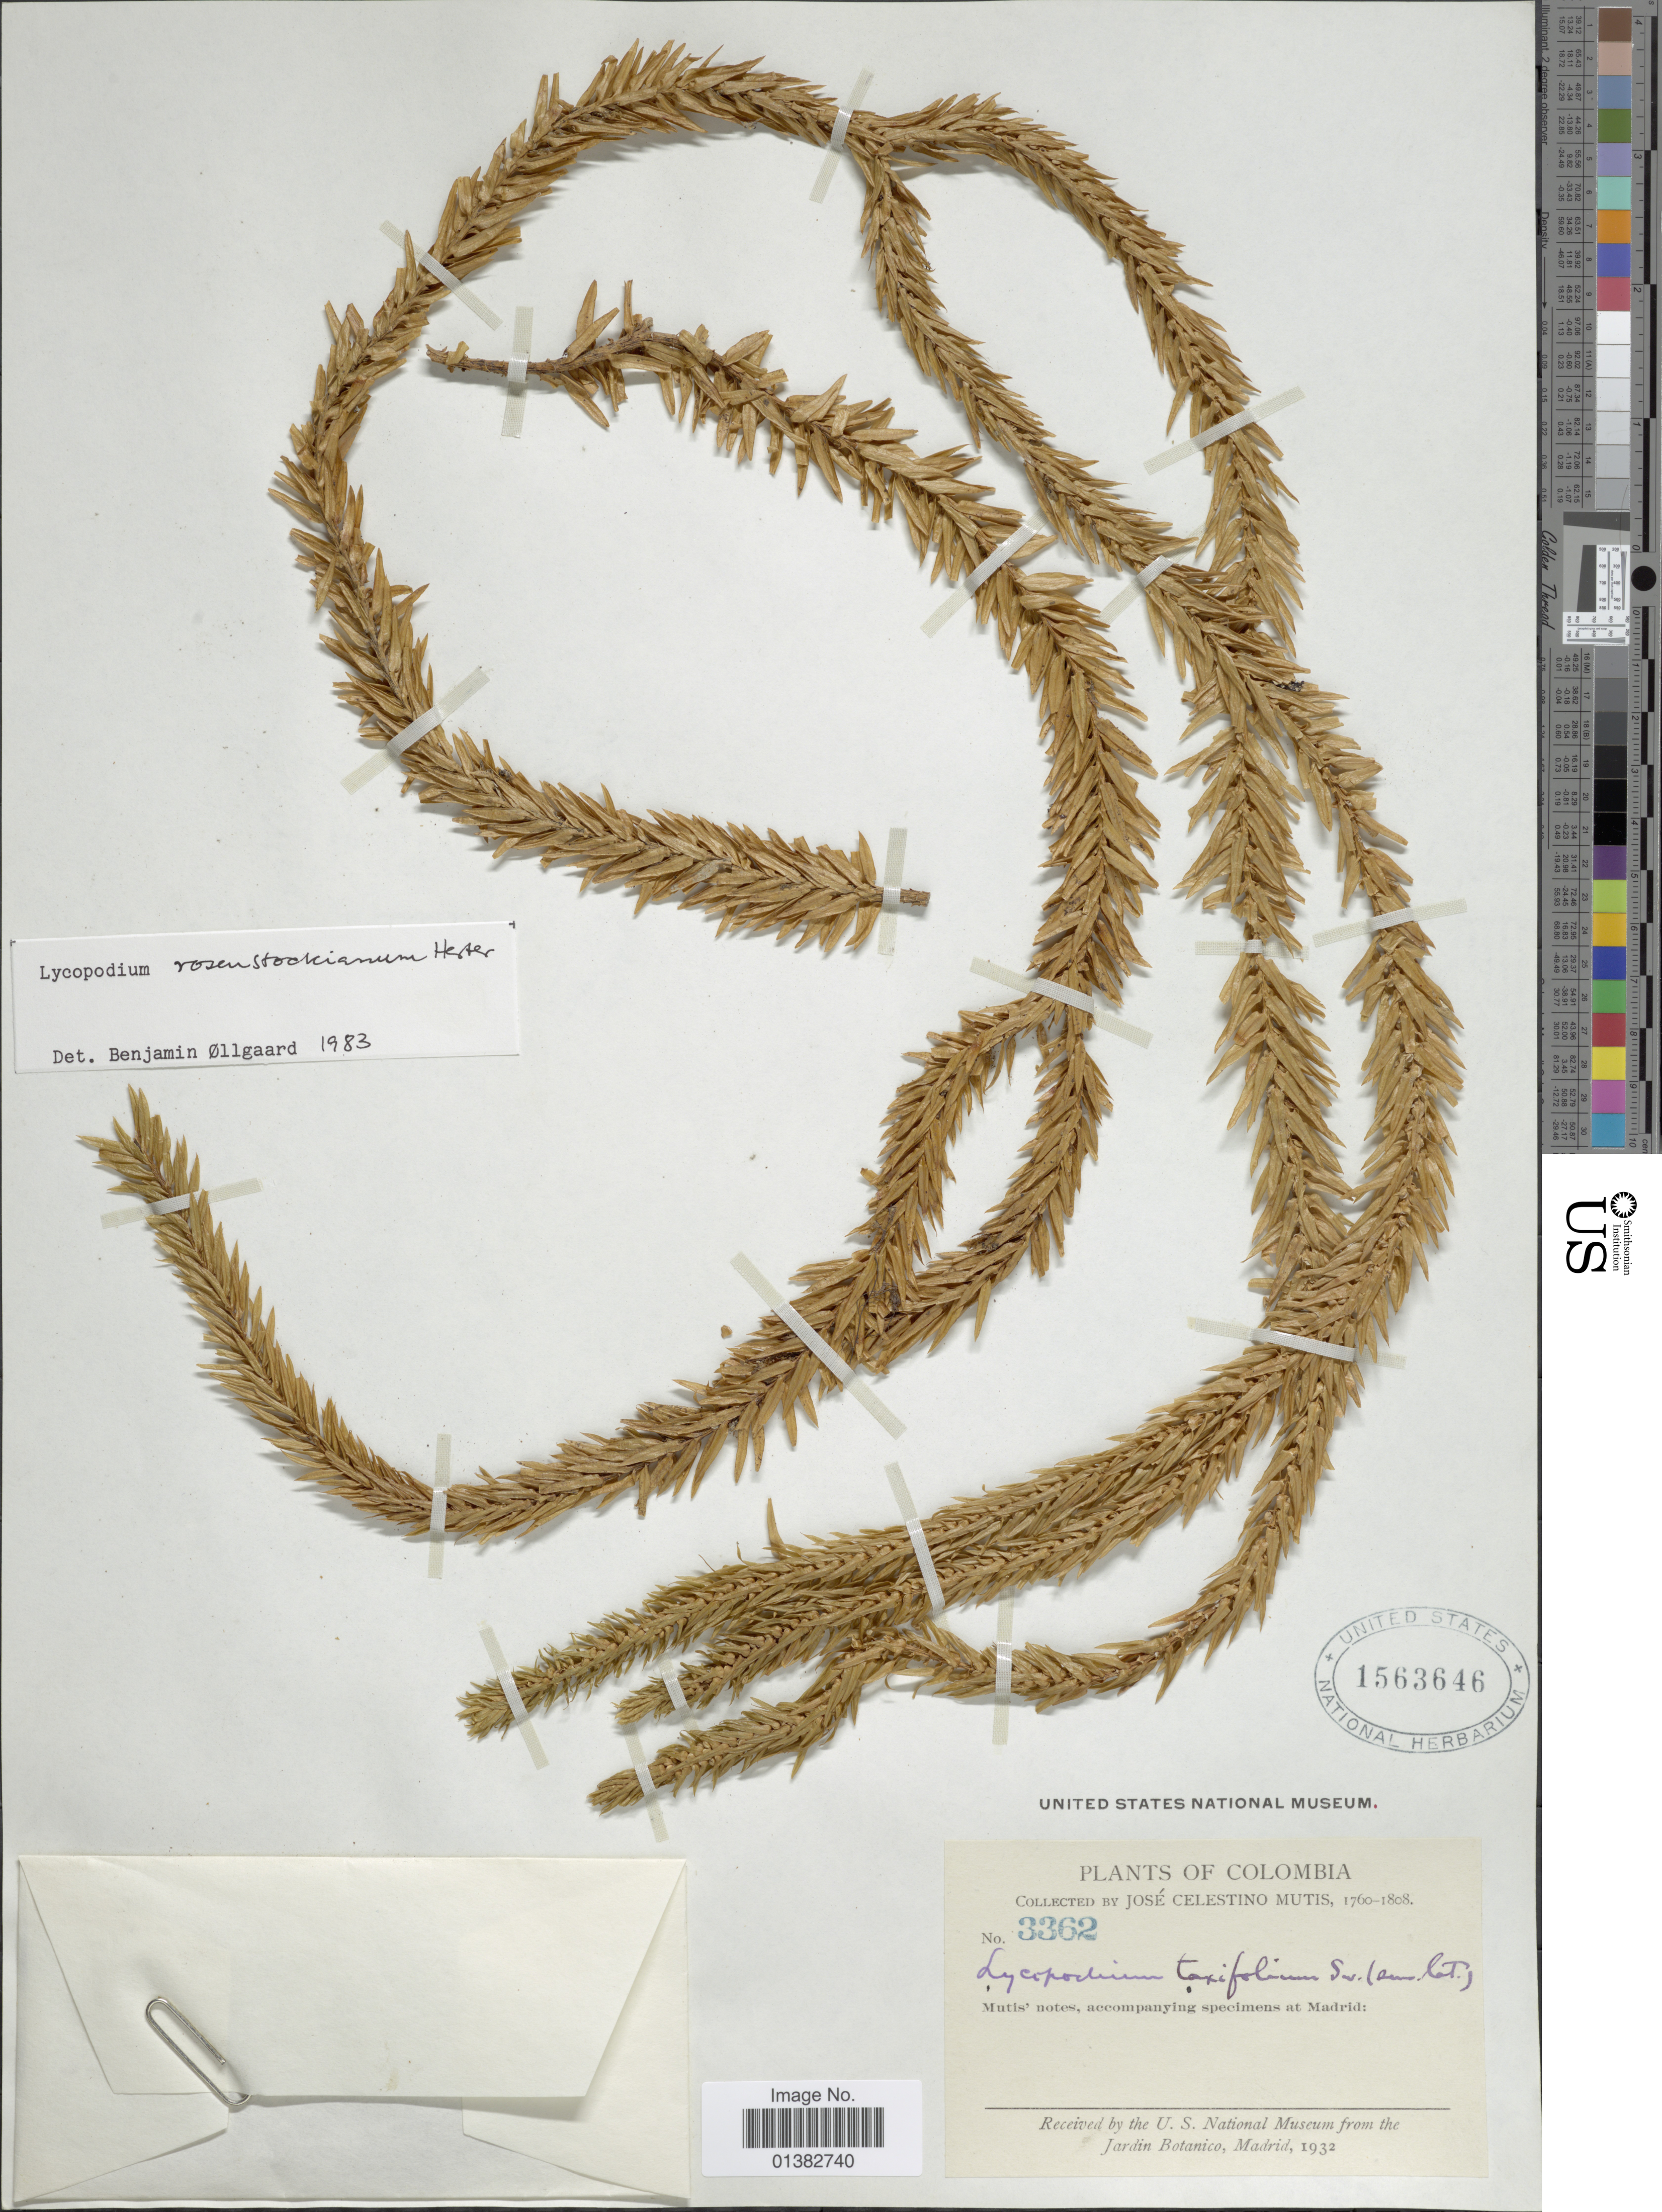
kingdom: Plantae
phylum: Tracheophyta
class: Lycopodiopsida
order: Lycopodiales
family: Lycopodiaceae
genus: Phlegmariurus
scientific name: Phlegmariurus rosenstockianus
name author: (Herter) B. Øllg.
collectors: J. C. B. Mutis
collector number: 3362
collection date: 1760/1808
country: Colombia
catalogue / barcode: US 1563646